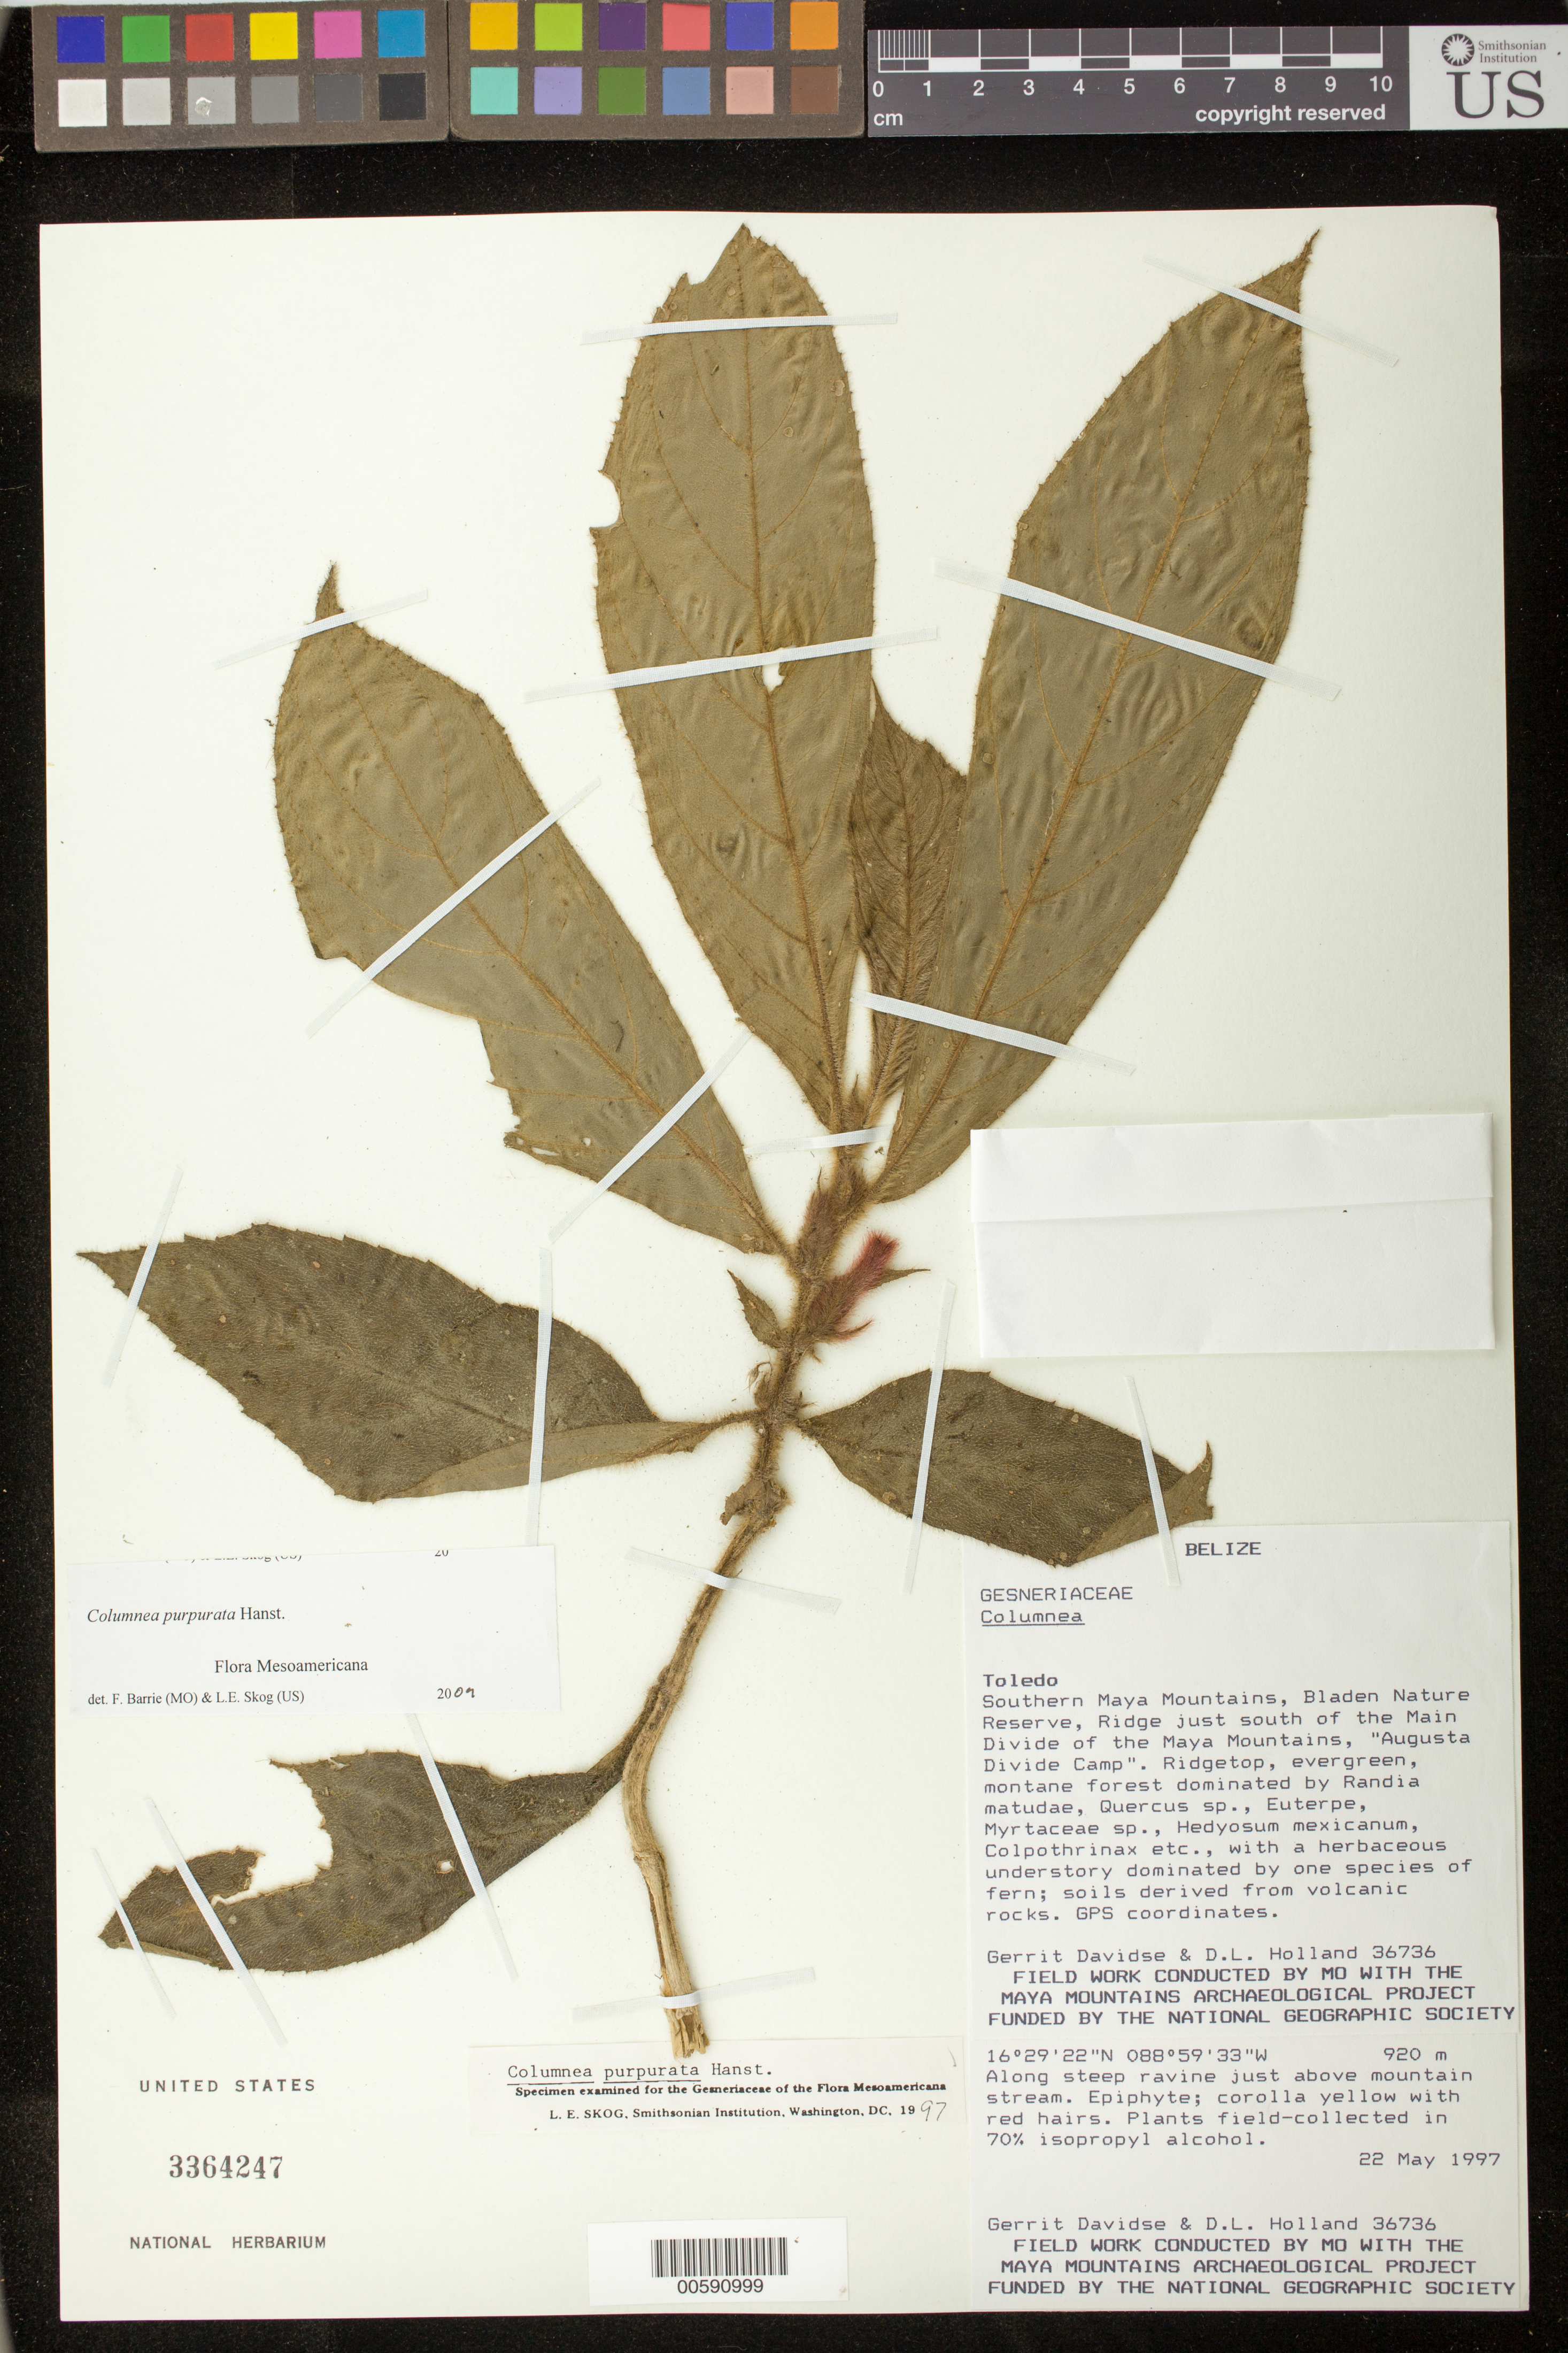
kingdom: Plantae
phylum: Tracheophyta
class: Magnoliopsida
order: Lamiales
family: Gesneriaceae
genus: Columnea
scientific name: Columnea purpurata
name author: Hanst.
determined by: Skog, Laurence E.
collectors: G. Davidse & D. Holland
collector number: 36736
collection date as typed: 22 May 1997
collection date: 1997-05-22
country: Belize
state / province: Toledo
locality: Southern Maya Mountains, Bladen Nature Reserve, Ridge just S of the Main Divide of the Maya Mountains, "Augusta Divide Camp."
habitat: Ridgetop, evergreen, montane forest; soils derived from volcanic rocks; along steep ravine just above mountain stream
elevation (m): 920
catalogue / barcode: US 3364247